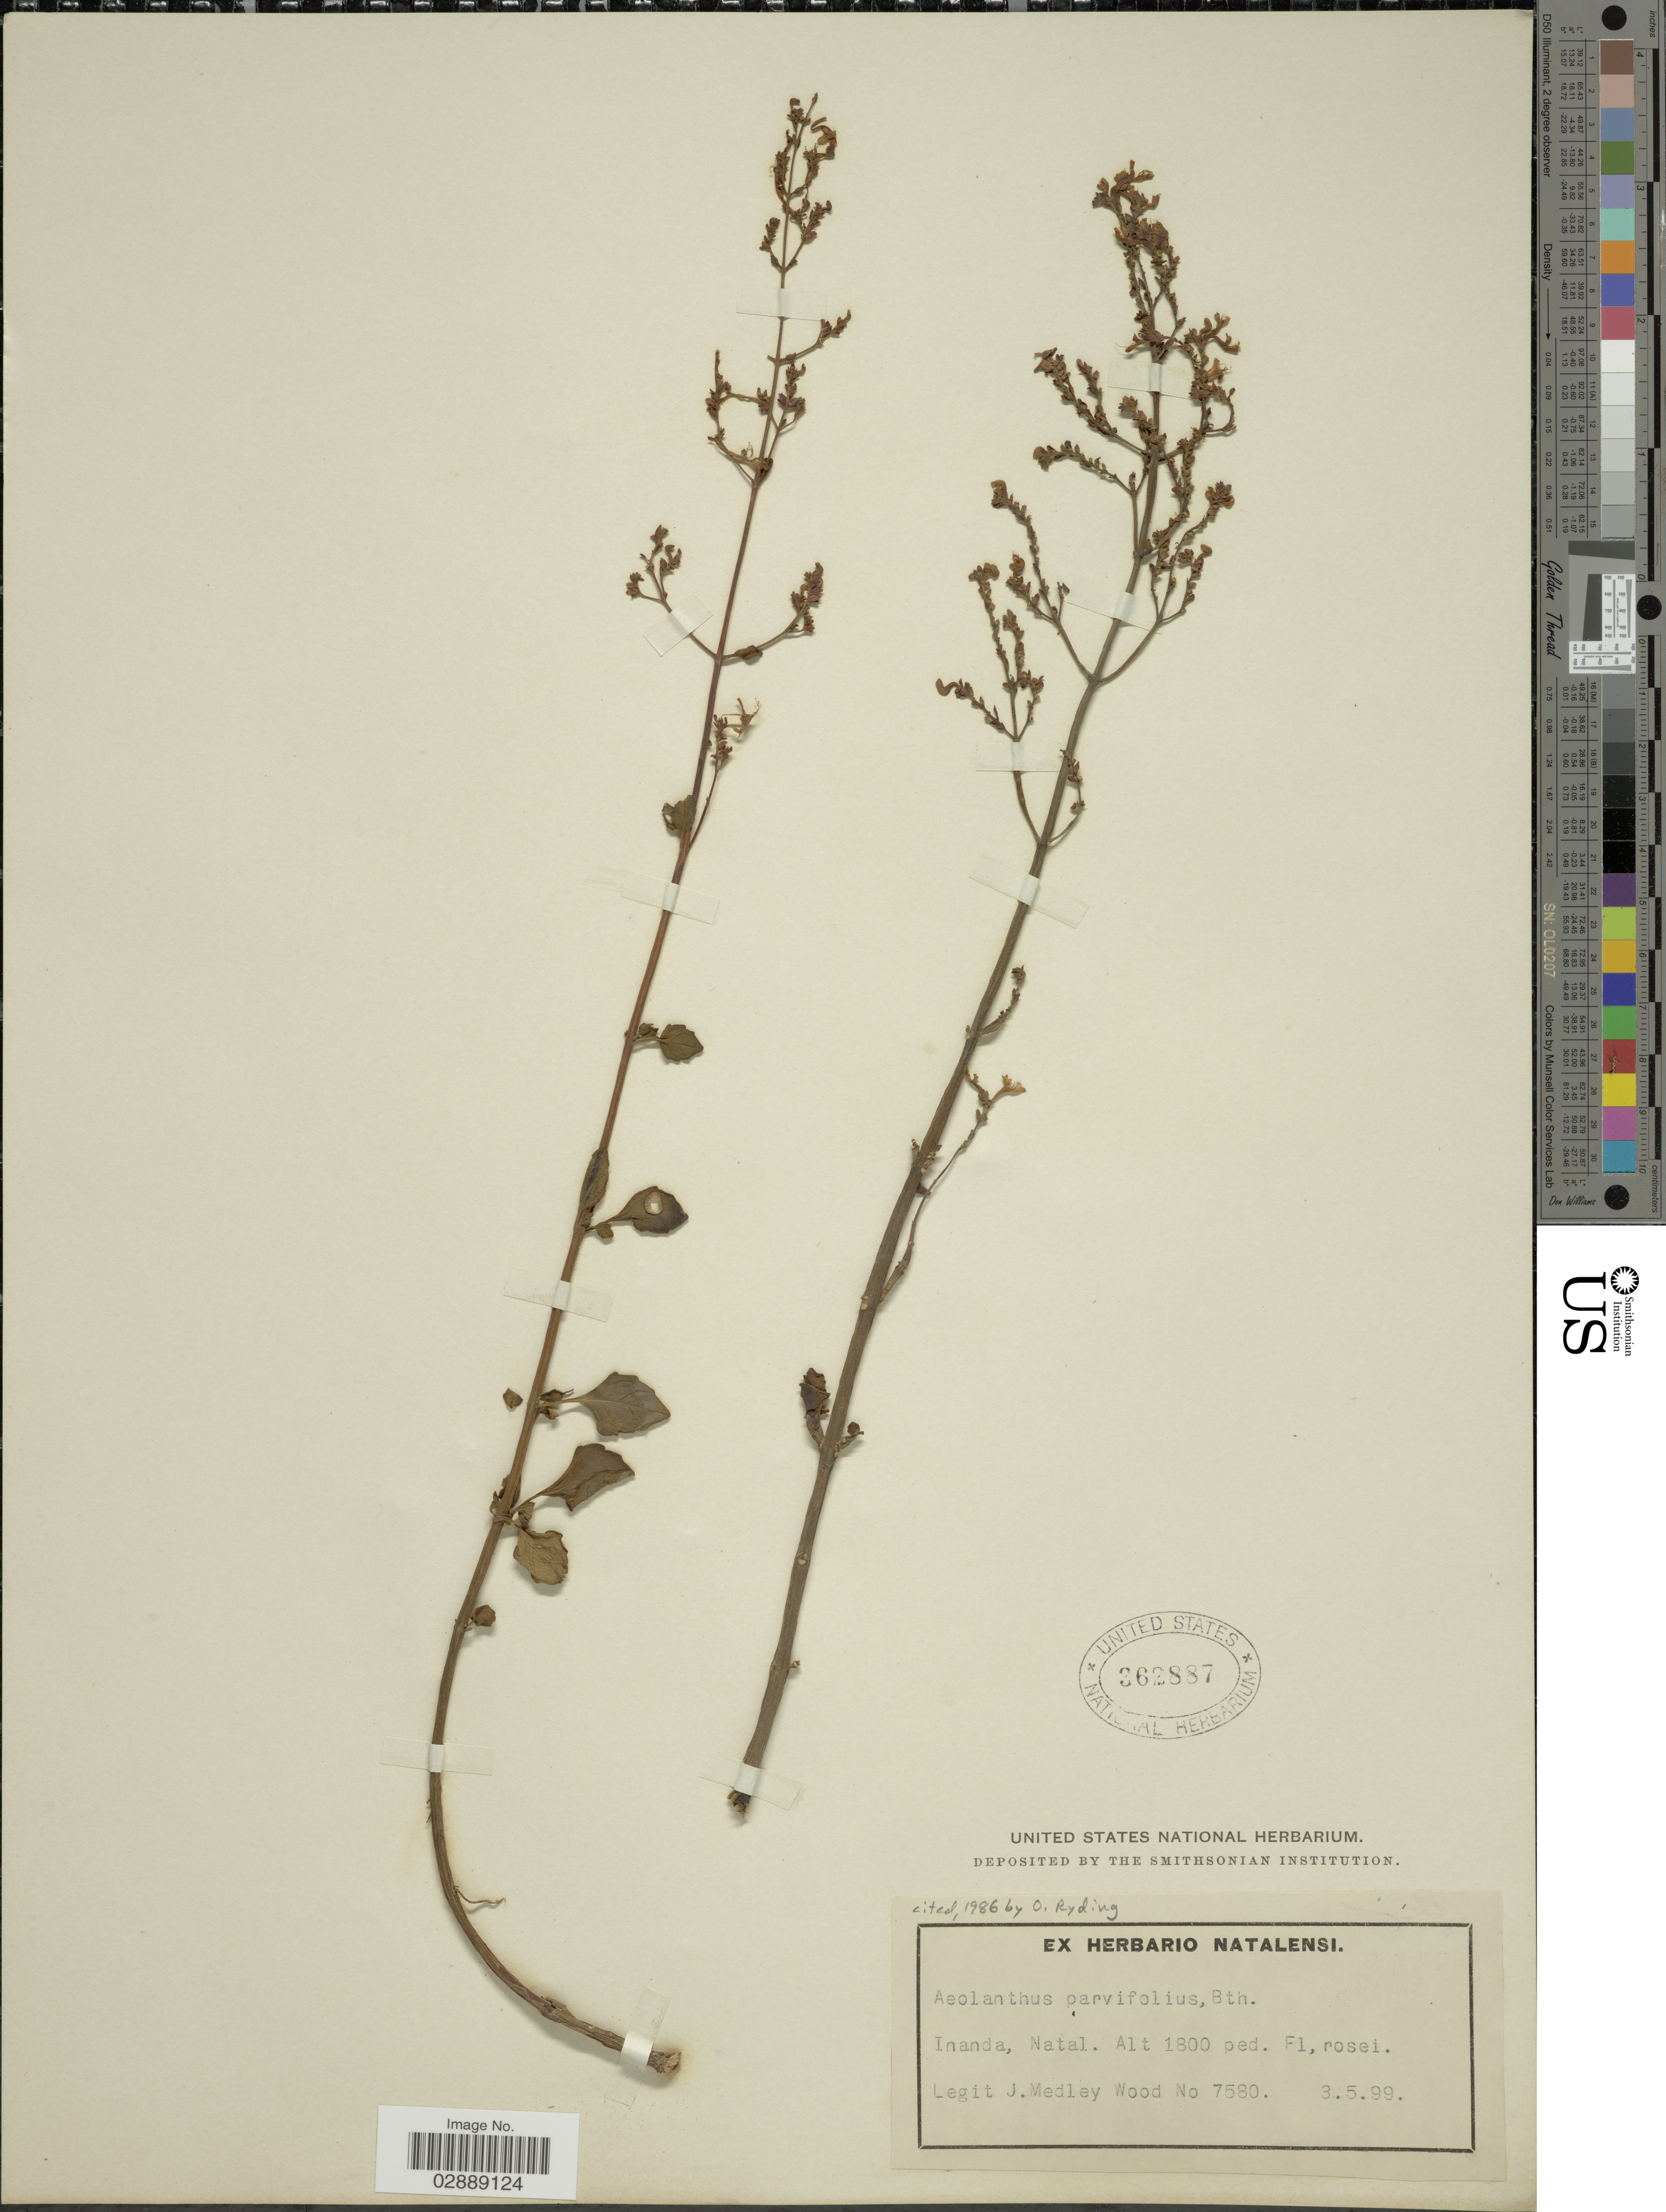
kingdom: Plantae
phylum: Tracheophyta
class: Magnoliopsida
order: Lamiales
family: Lamiaceae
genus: Aeollanthus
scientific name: Aeollanthus parvifolius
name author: Benth.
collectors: J. Medley Wood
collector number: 7580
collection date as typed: Transcribed d/m/y: 3/5/99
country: South Africa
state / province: KwaZulu-Natal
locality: Inanda, Natal.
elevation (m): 549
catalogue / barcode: US 362887